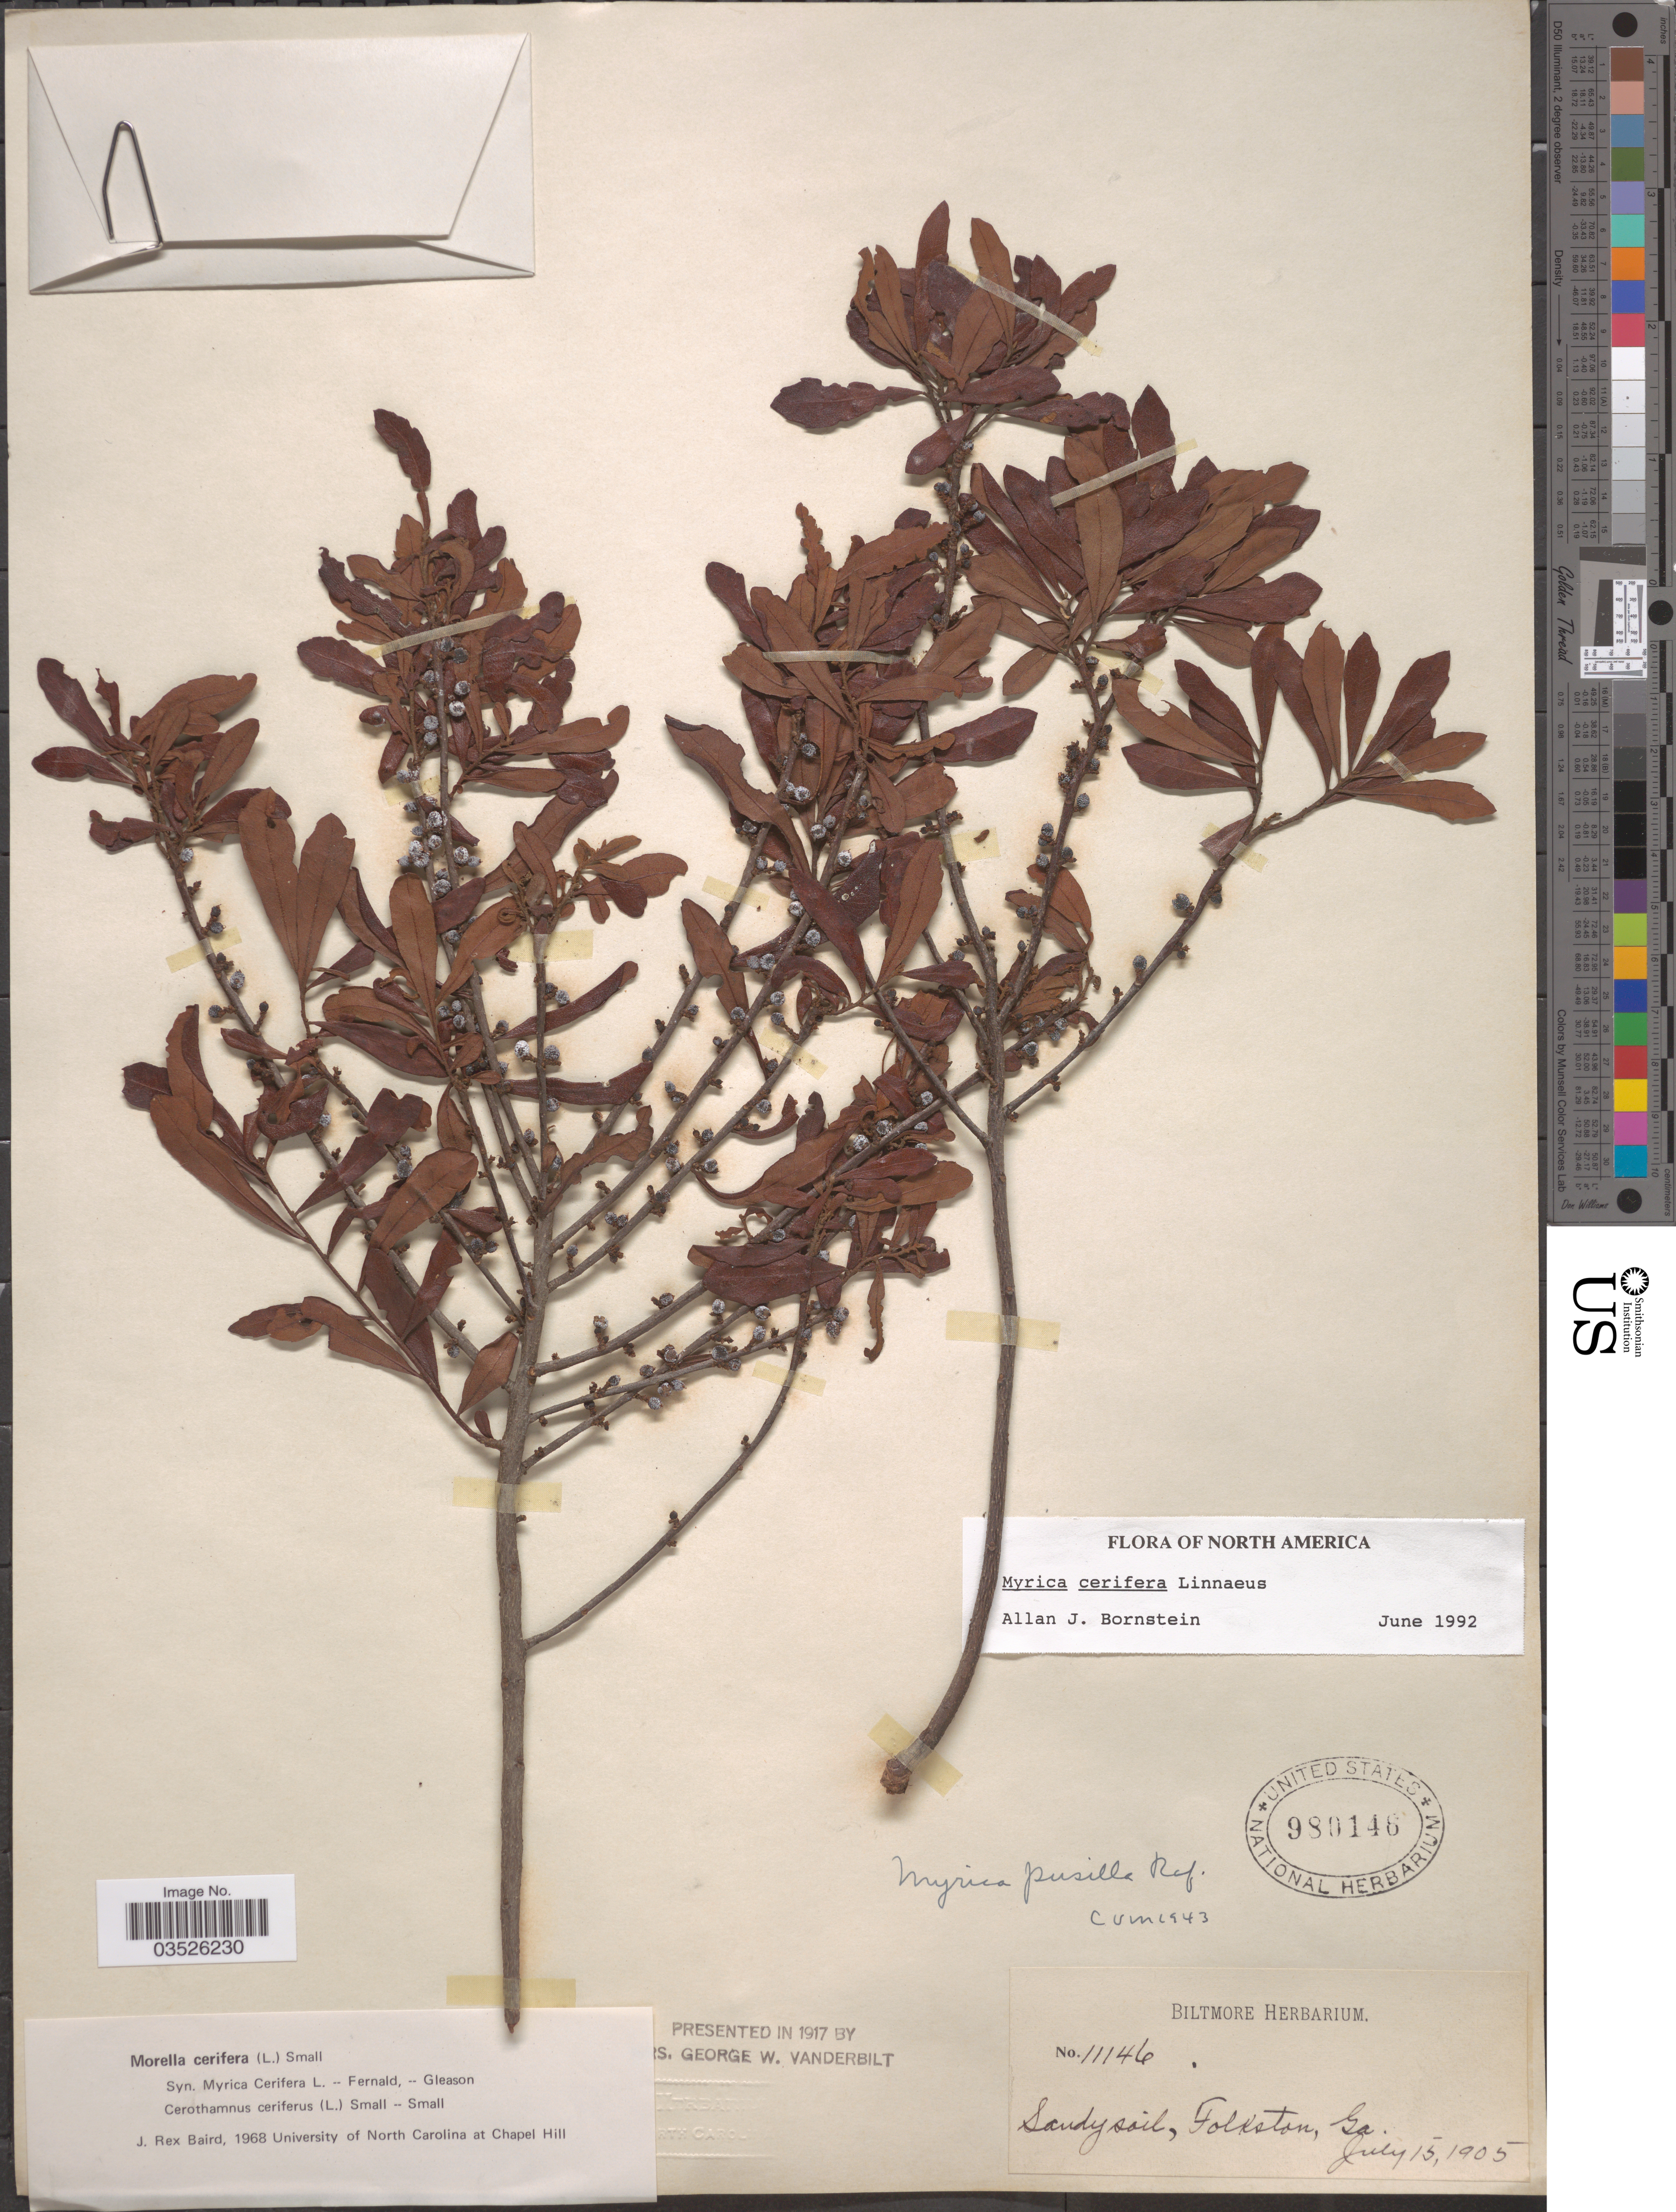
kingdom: Plantae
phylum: Tracheophyta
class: Magnoliopsida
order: Fagales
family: Myricaceae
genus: Morella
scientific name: Morella pumila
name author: (Michx.) Small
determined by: Strong, Mark T., (BOT), Smithsonian Institution - National Museum of Natural History (UNITED STATES)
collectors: ex herb. Biltmore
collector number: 11146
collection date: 1905-07-15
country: United States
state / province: Georgia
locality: Sandy soil, Folkston.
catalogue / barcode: US 980146